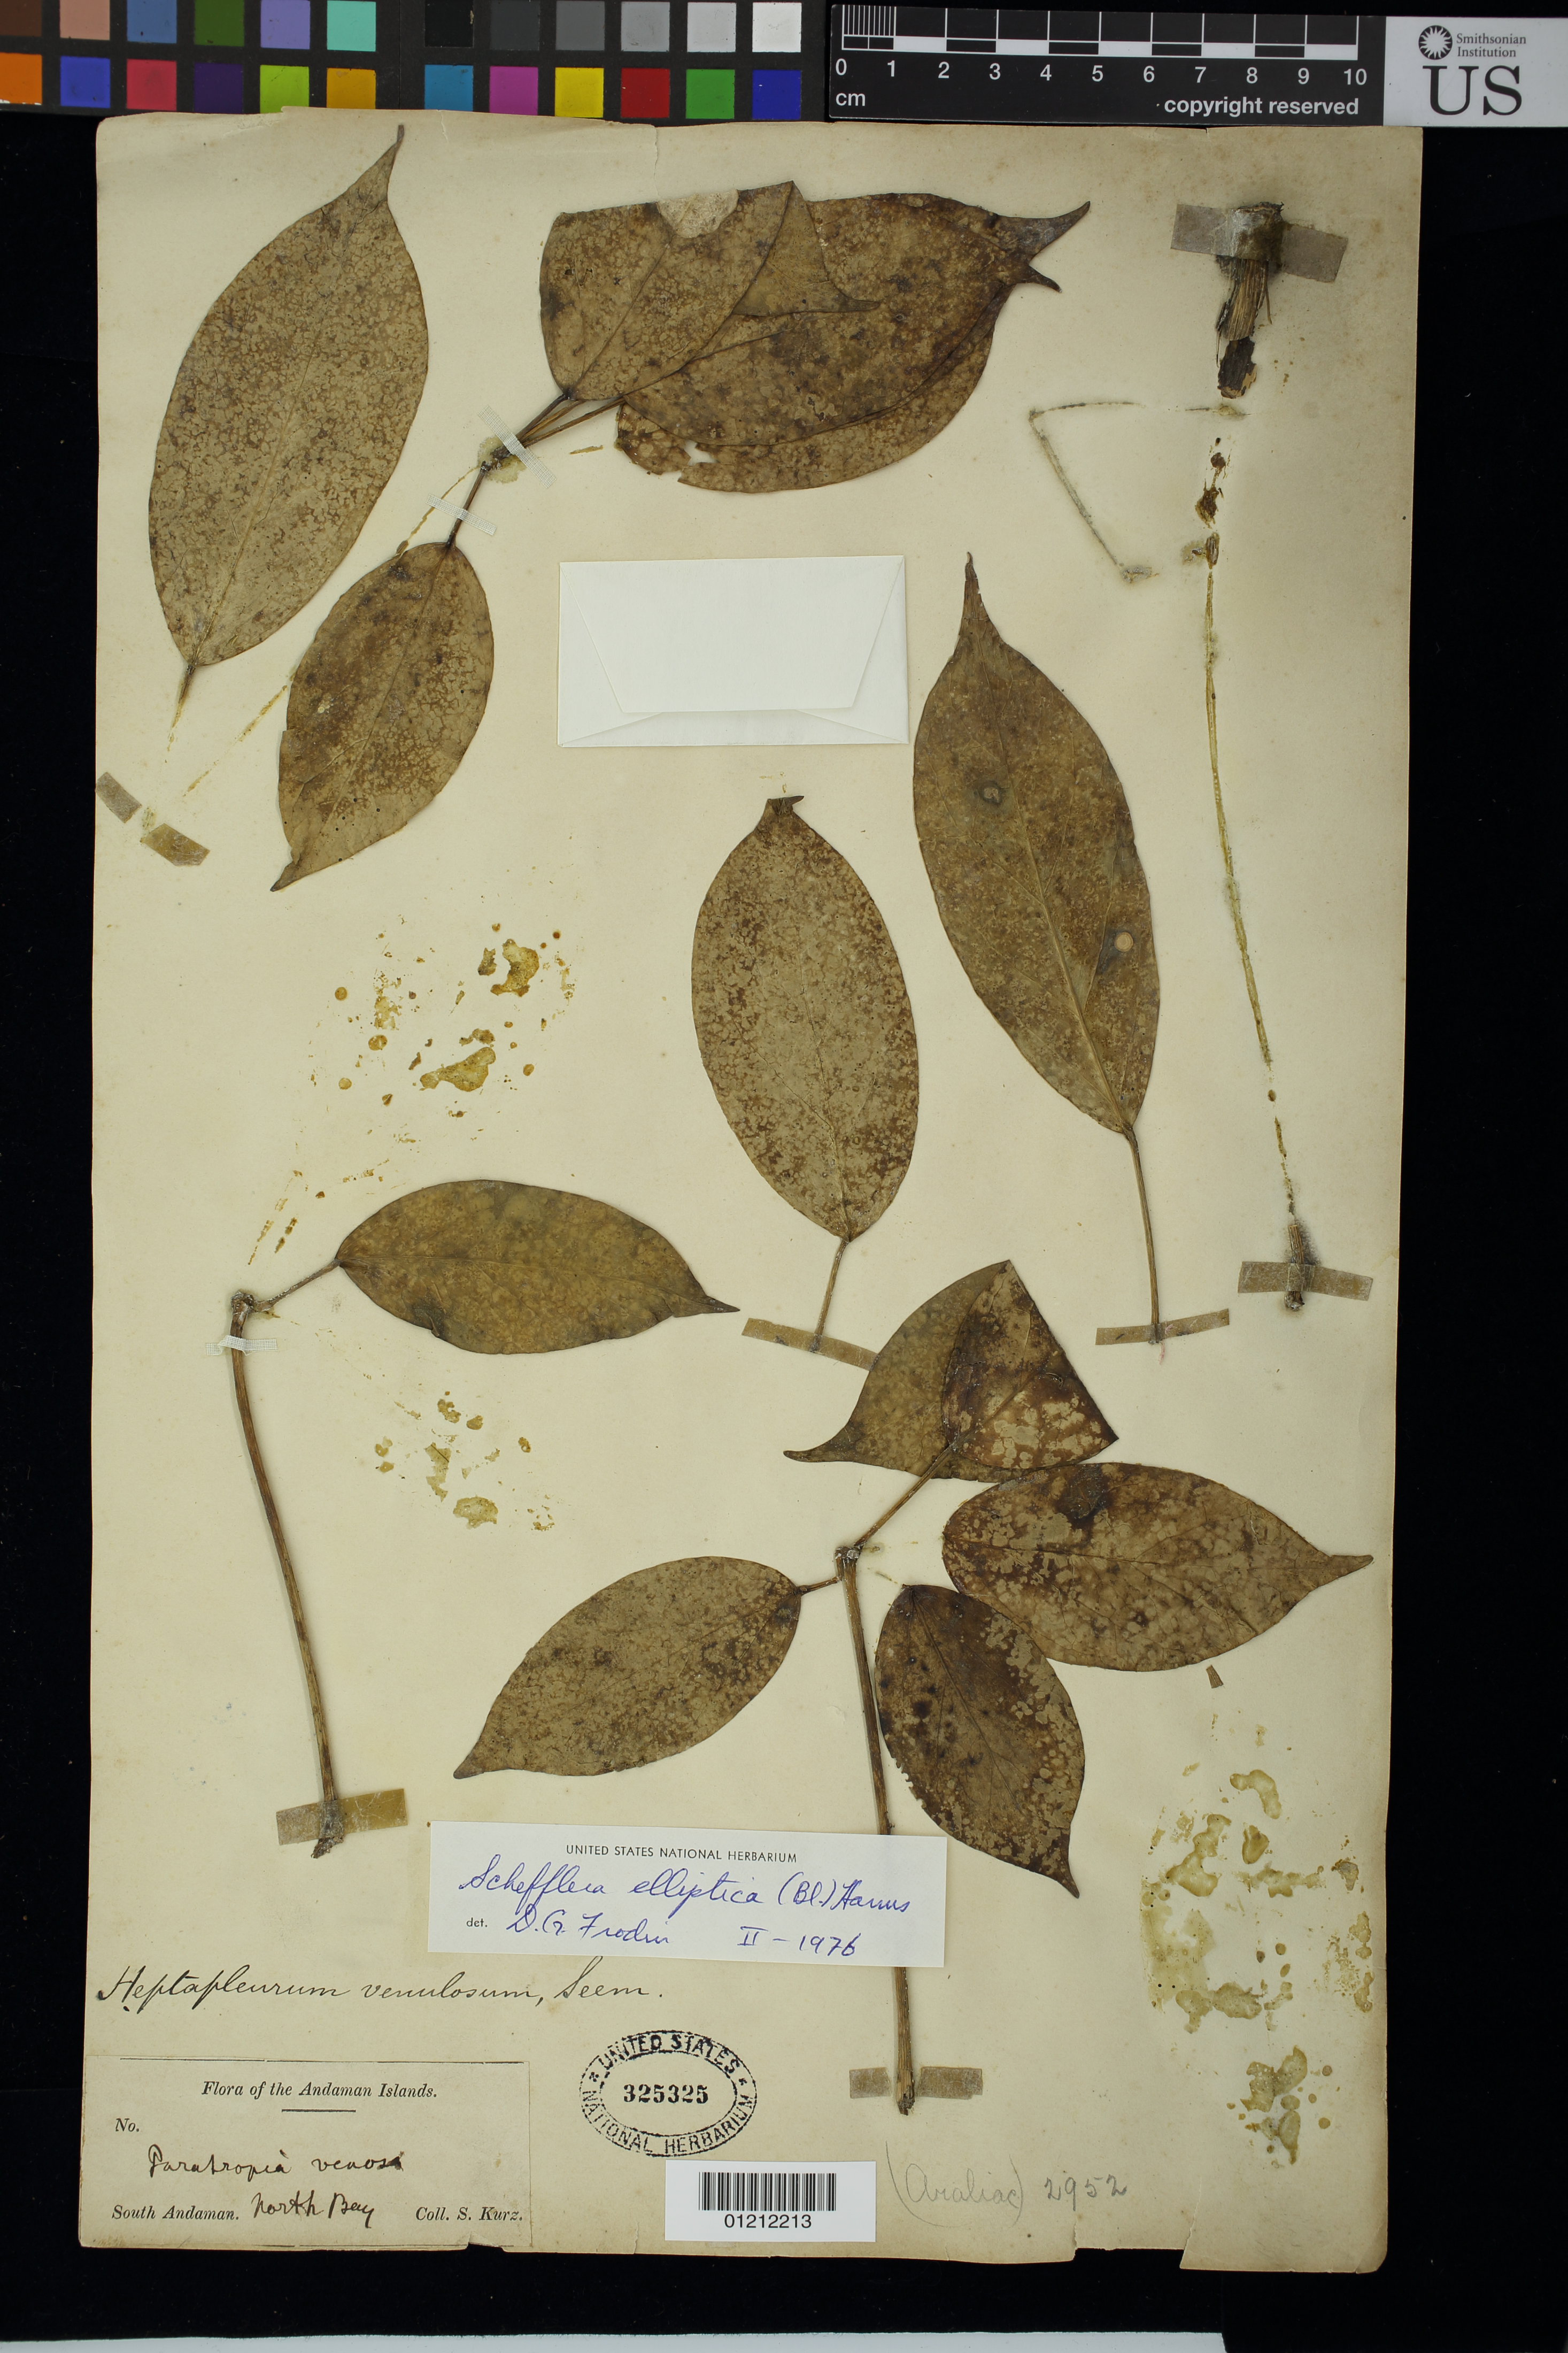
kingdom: Plantae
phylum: Tracheophyta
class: Magnoliopsida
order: Apiales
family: Araliaceae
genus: Schefflera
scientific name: Schefflera elliptica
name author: (Blume) Harms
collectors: S. Kurz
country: India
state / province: Andaman and Nicobar Islands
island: South Andaman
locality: South Andaman. North Bay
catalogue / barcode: US 325325